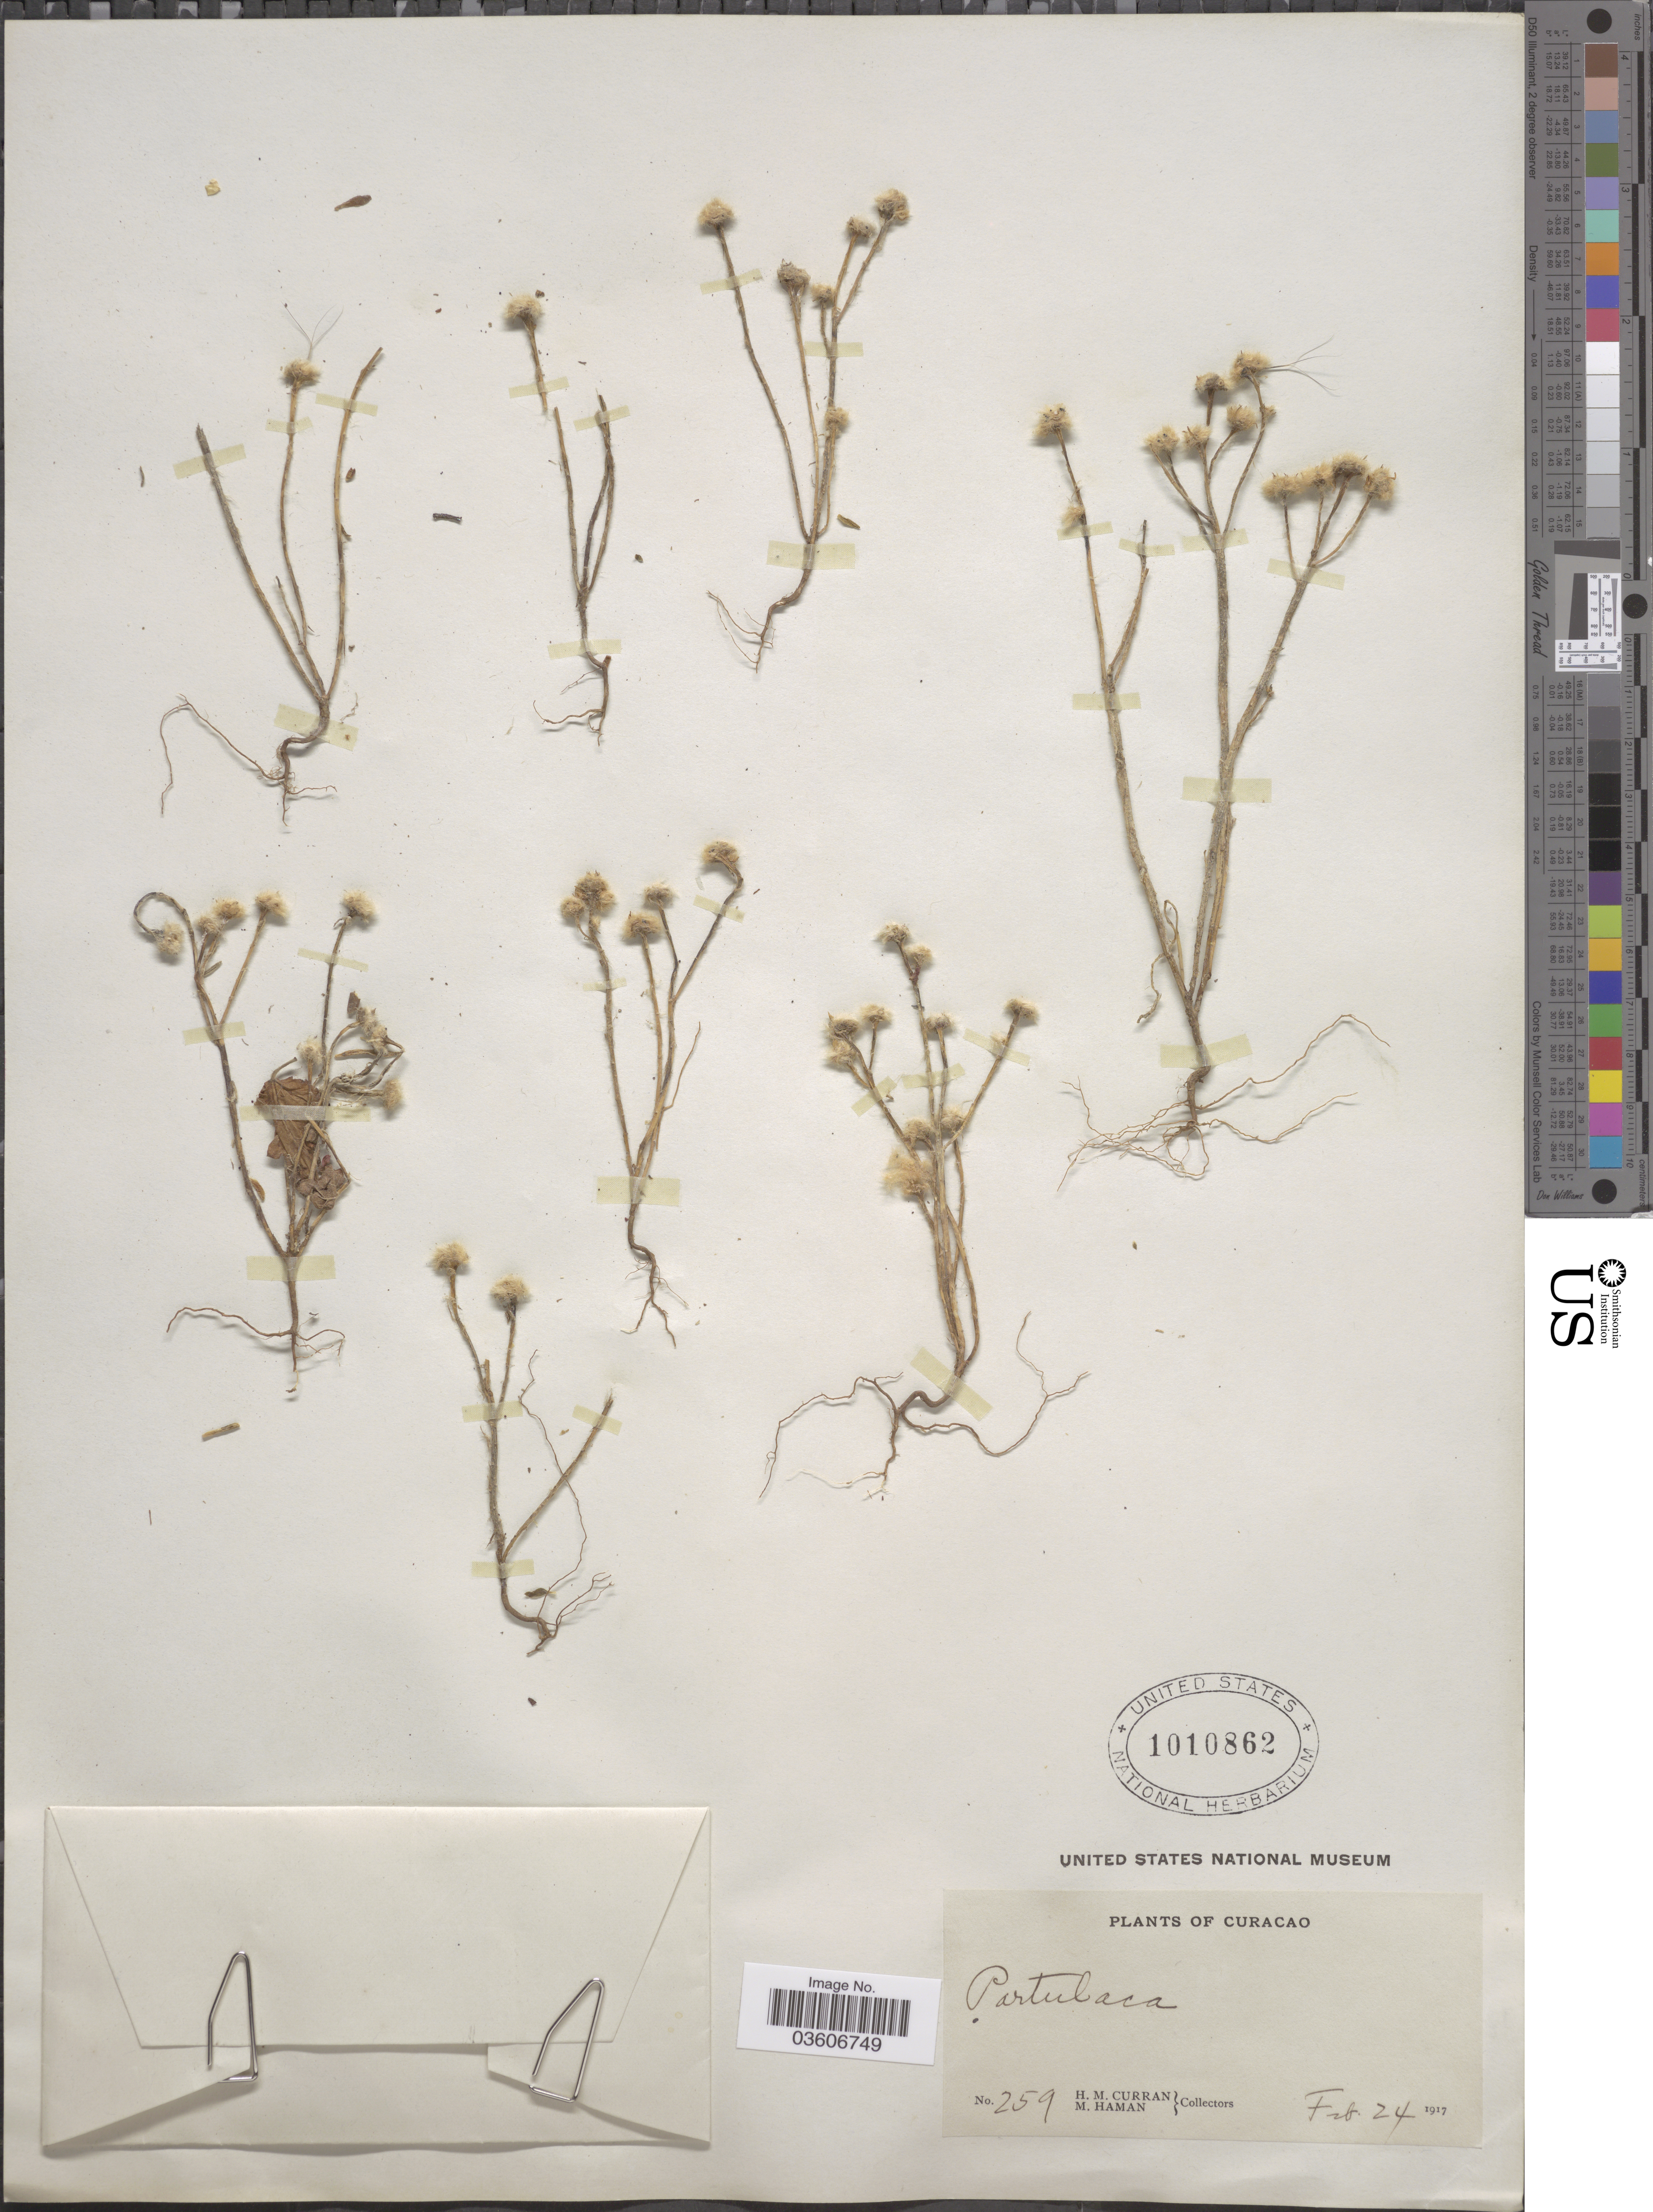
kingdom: Plantae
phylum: Tracheophyta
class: Magnoliopsida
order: Caryophyllales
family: Portulacaceae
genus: Portulaca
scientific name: Portulaca pilosa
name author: L.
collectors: H. M. Curran & M. Haman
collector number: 259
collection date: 1917-02-24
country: Curaçao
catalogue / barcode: US 1010862